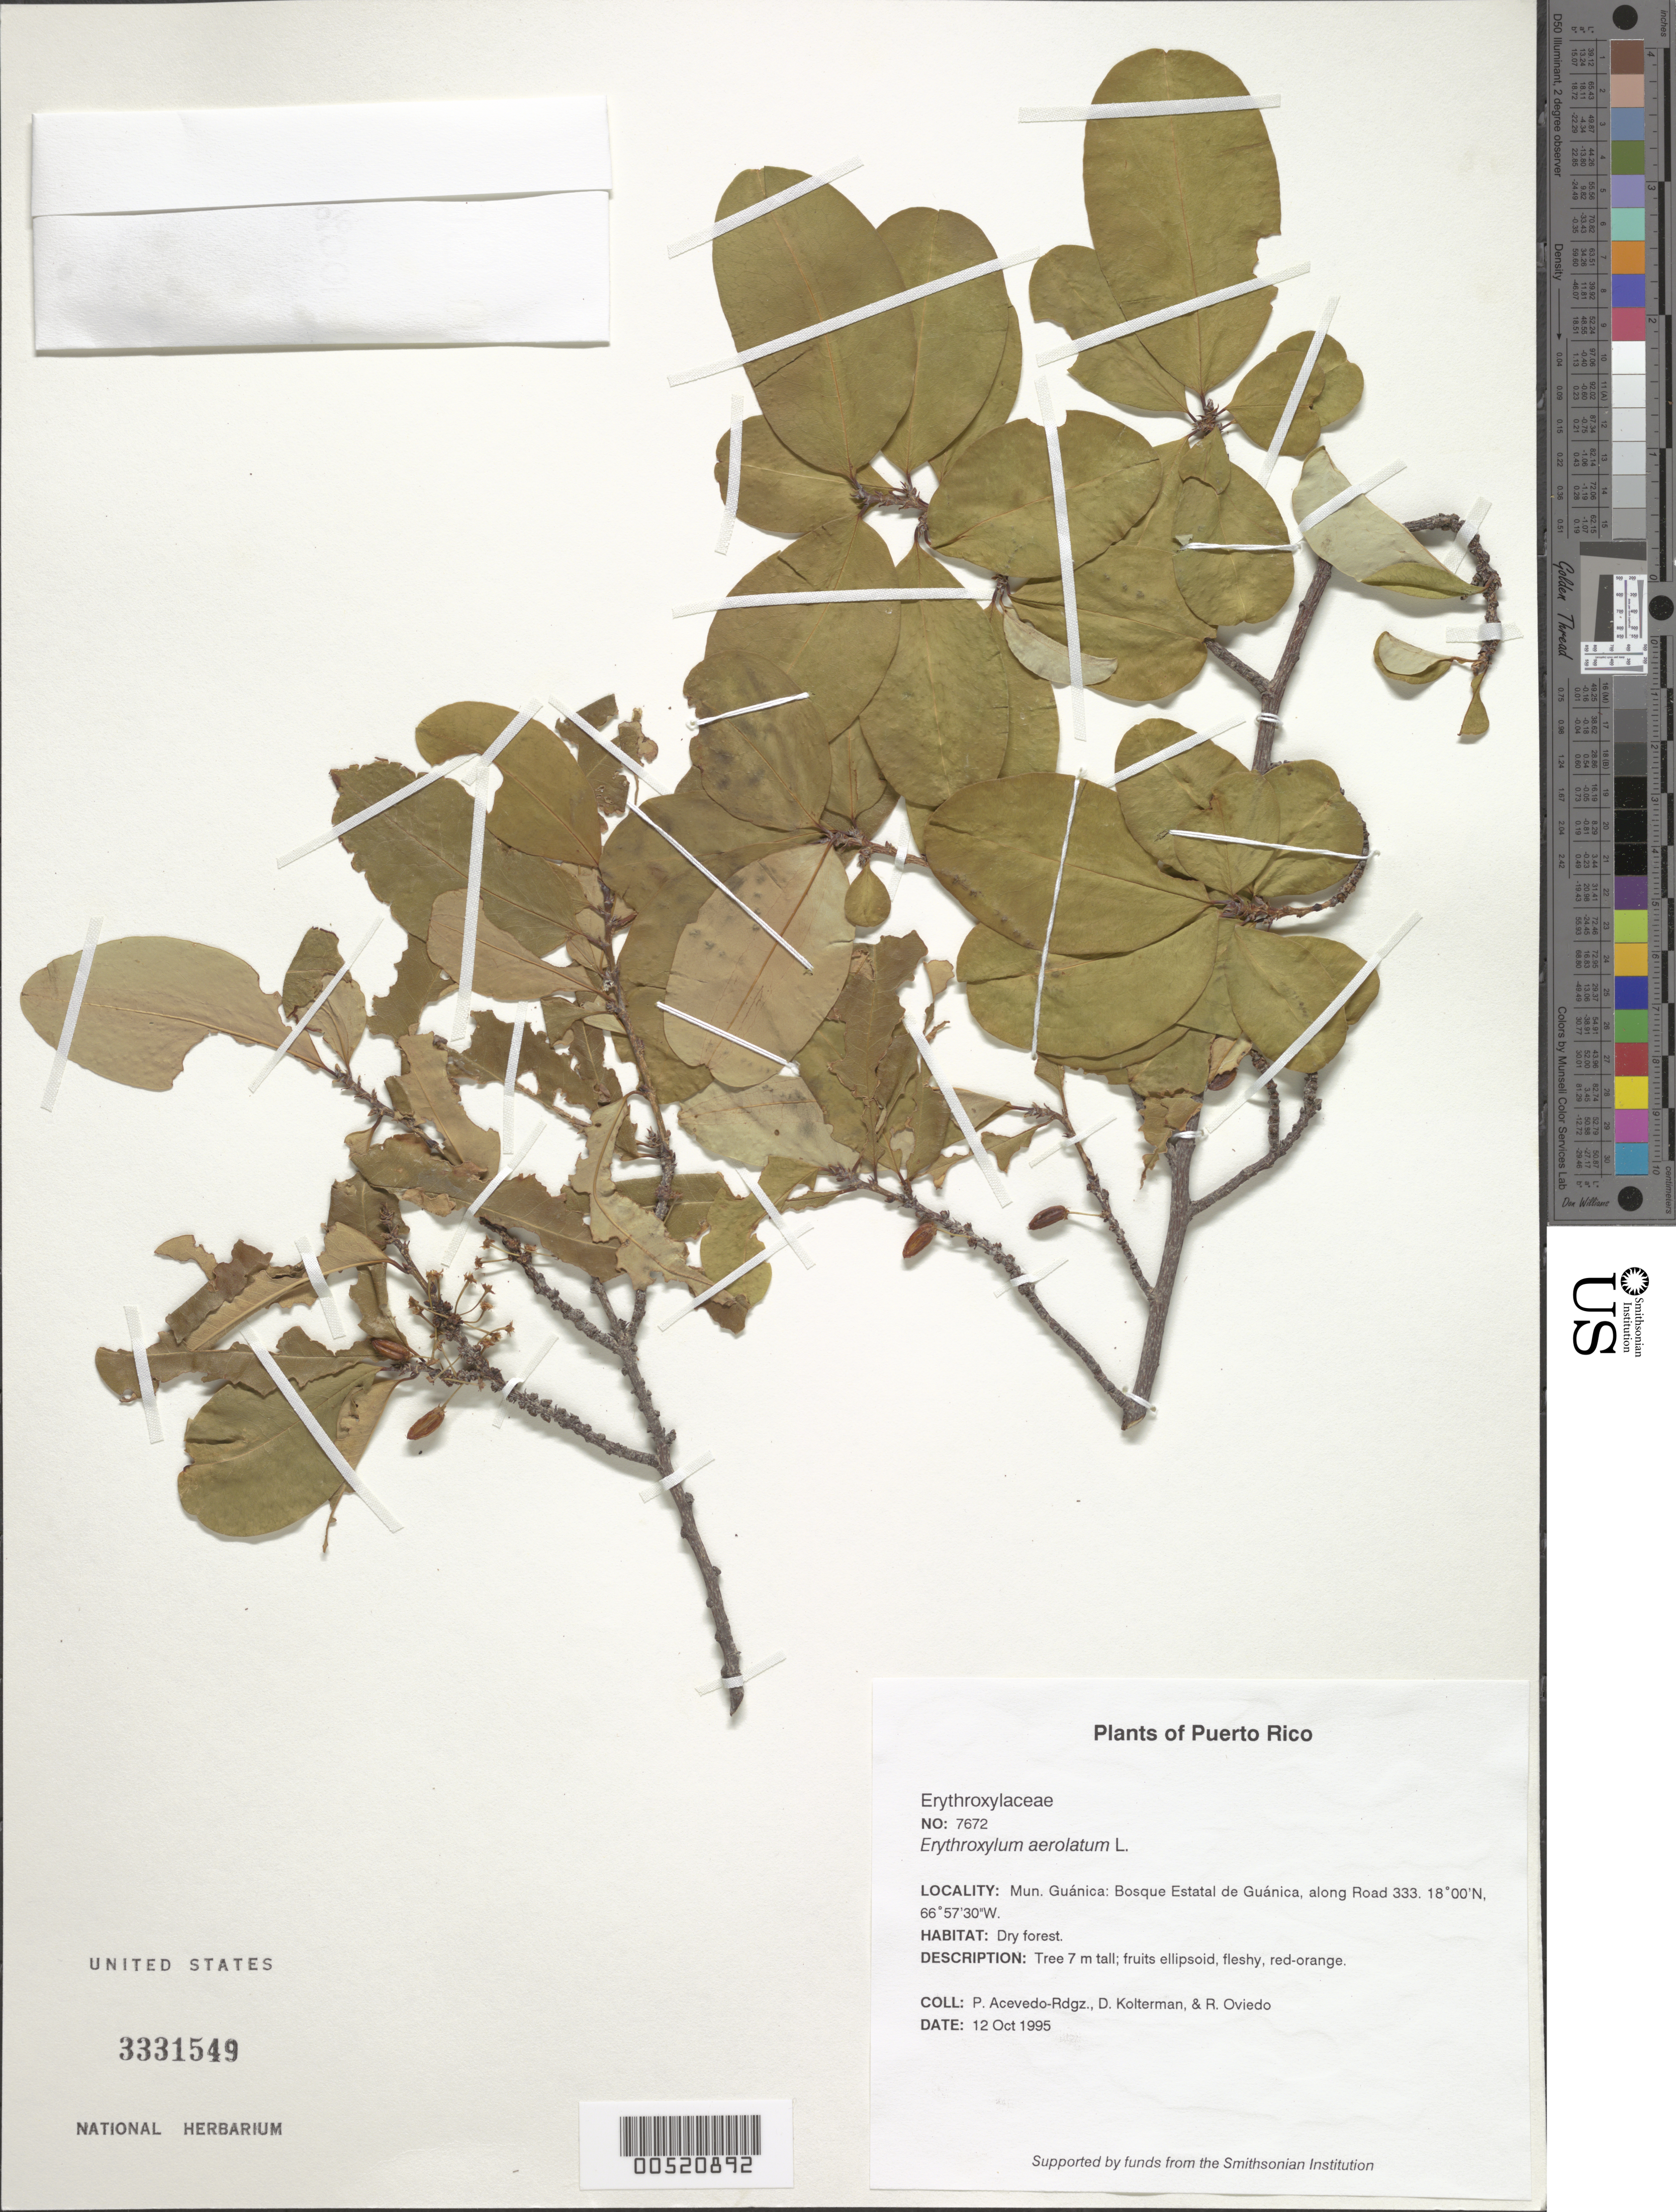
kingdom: Plantae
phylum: Tracheophyta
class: Magnoliopsida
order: Malpighiales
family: Erythroxylaceae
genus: Erythroxylum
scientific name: Erythroxylum aerolatum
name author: L.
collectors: P. Acevedo-Rodr., D. Kolterman & R. Oviedo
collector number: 7672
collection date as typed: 12 Oct 1995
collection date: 1995-10-12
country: Puerto Rico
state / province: Guánica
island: Puerto Rico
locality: Guánica; Bosque Estatal de Guánica, along Road 333.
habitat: Dry forest.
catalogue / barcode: US 3331549